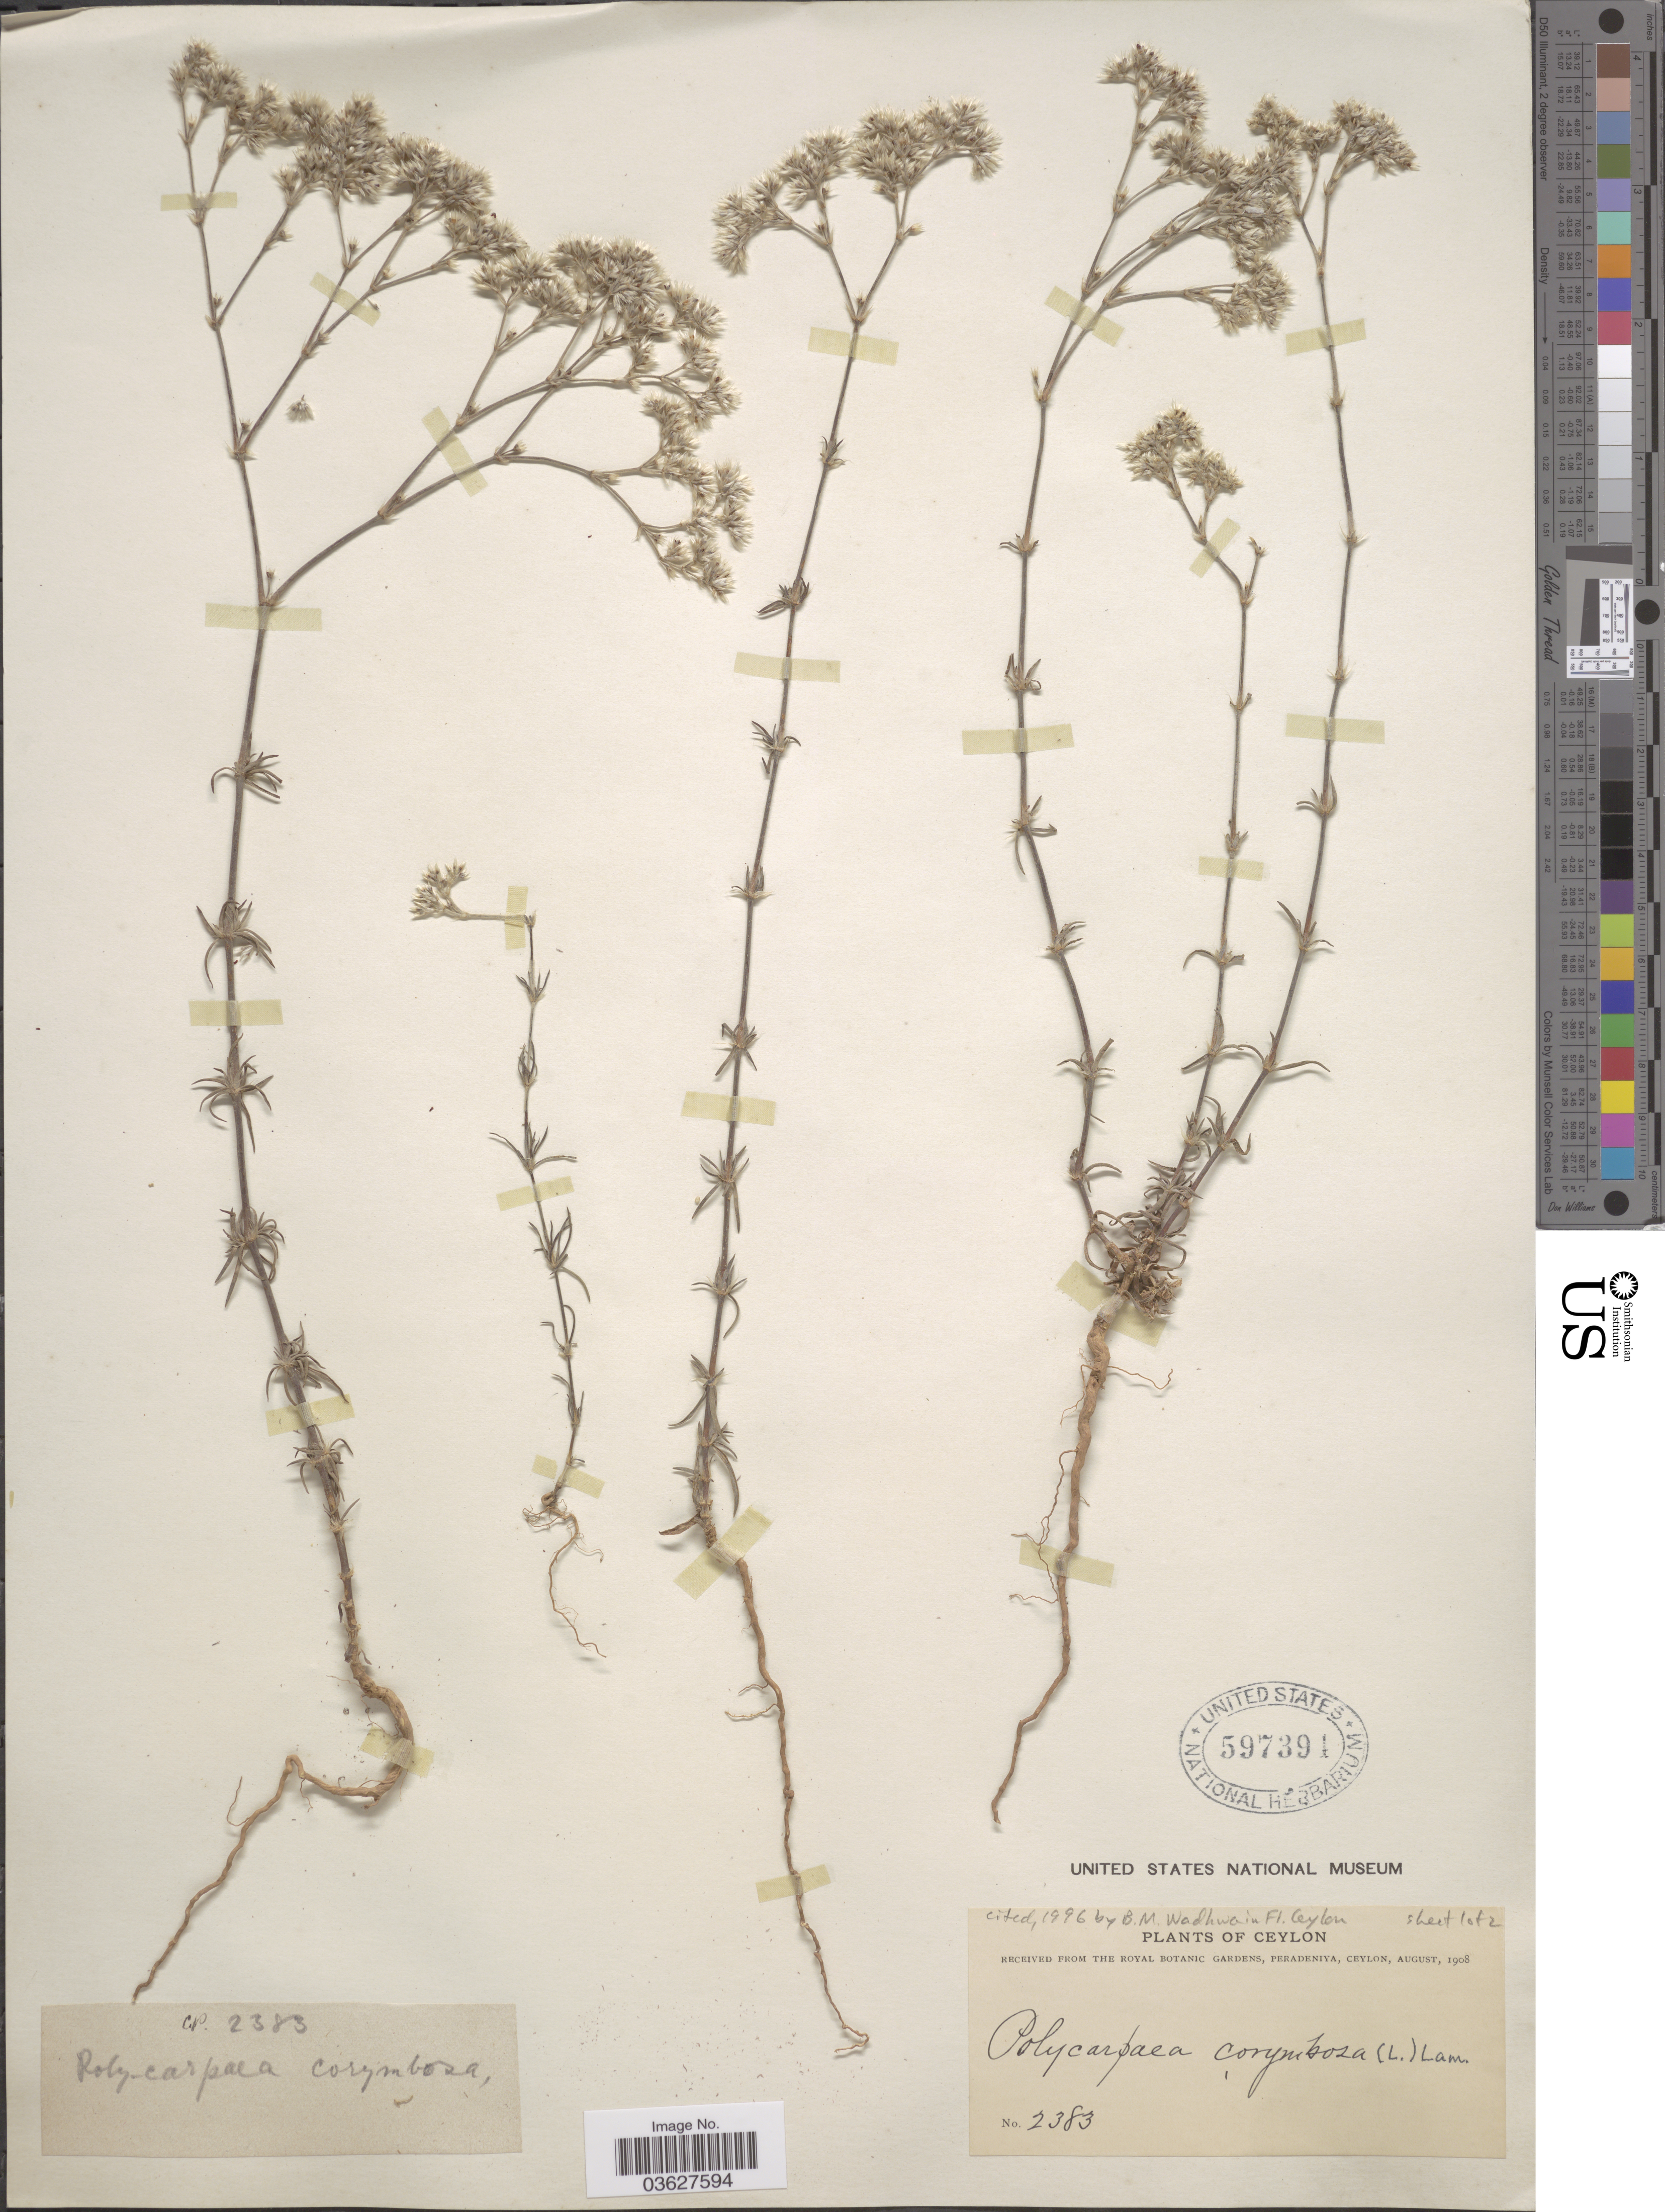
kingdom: Plantae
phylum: Tracheophyta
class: Magnoliopsida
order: Caryophyllales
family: Caryophyllaceae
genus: Polycarpaea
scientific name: Polycarpaea corymbosa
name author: (L.) Lam.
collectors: ex herb. Royal Botanic Gardens, Peradeniya, Ceylon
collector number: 2383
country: Sri Lanka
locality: Ceylon.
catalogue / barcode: US 597391